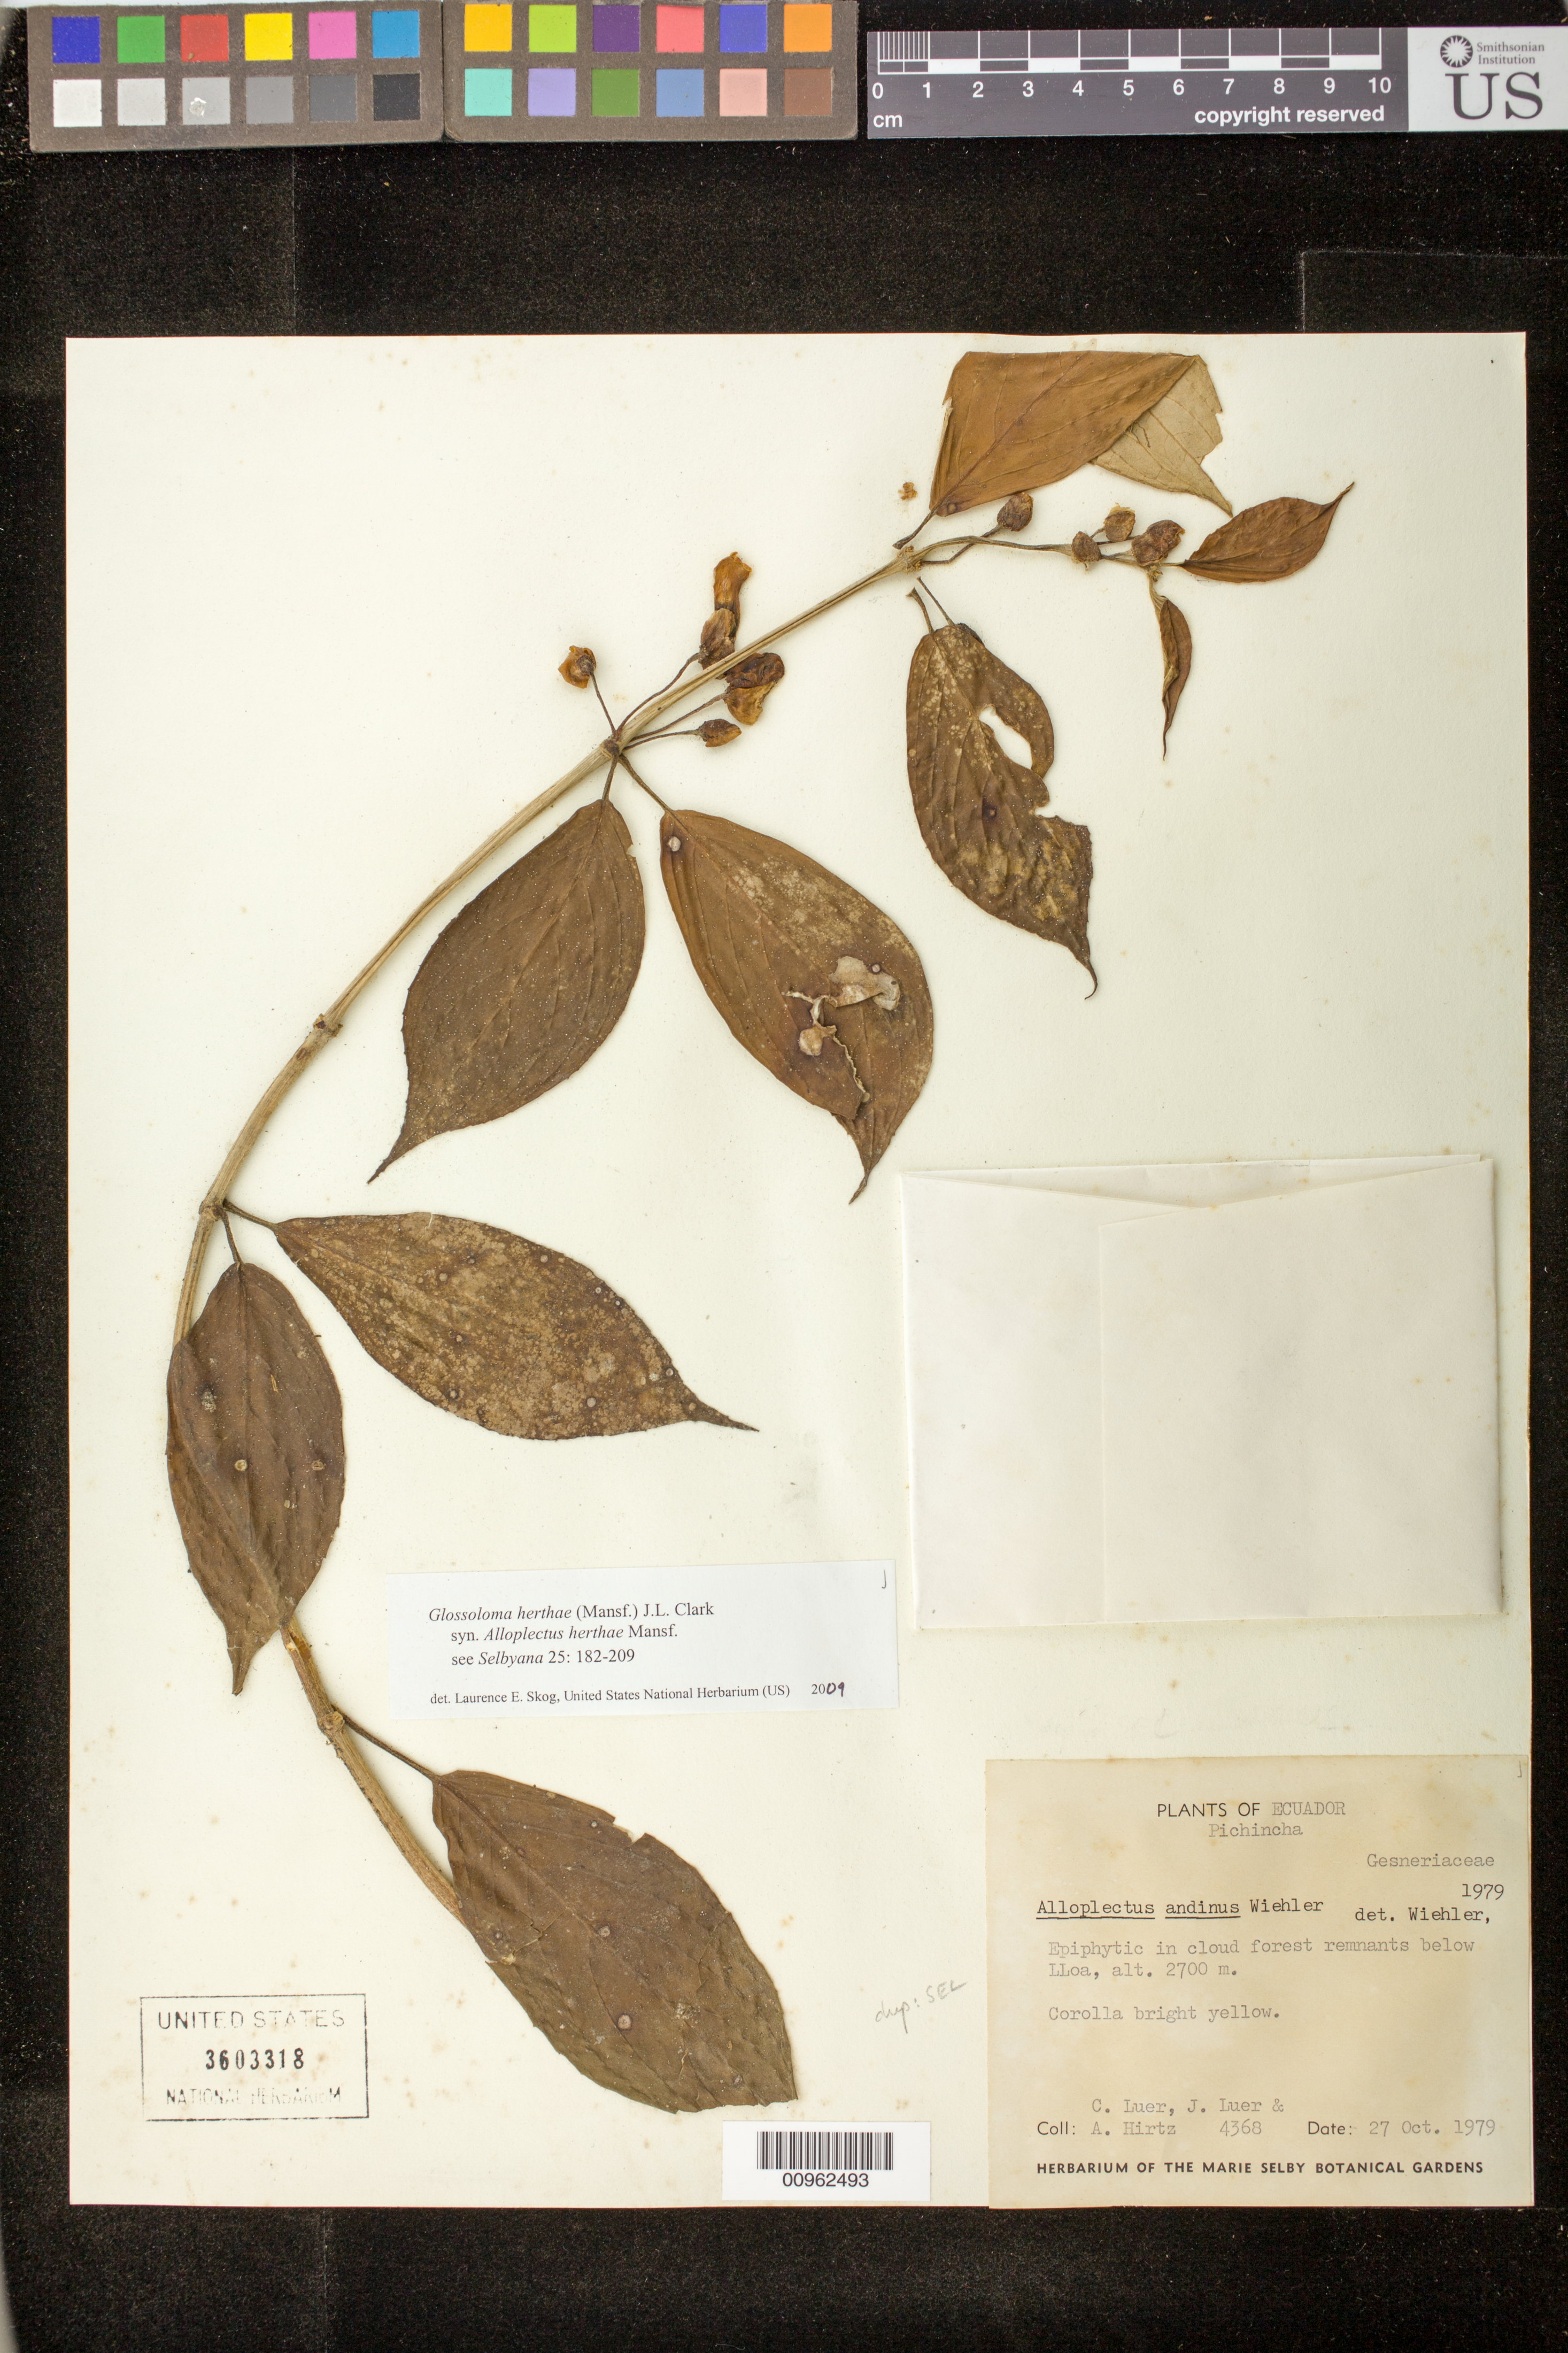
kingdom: Plantae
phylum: Tracheophyta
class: Magnoliopsida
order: Lamiales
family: Gesneriaceae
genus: Glossoloma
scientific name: Glossoloma herthae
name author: (Mansf.) J.L. Clark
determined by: Skog, Laurence E.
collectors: C. Luer, J. P. Luer & A. Hirtz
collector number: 4368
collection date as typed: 27 Oct 1979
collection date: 1979-10-27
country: Ecuador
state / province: Pichincha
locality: Below Lloa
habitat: Cloud forest remnants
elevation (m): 2700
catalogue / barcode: US 3603318